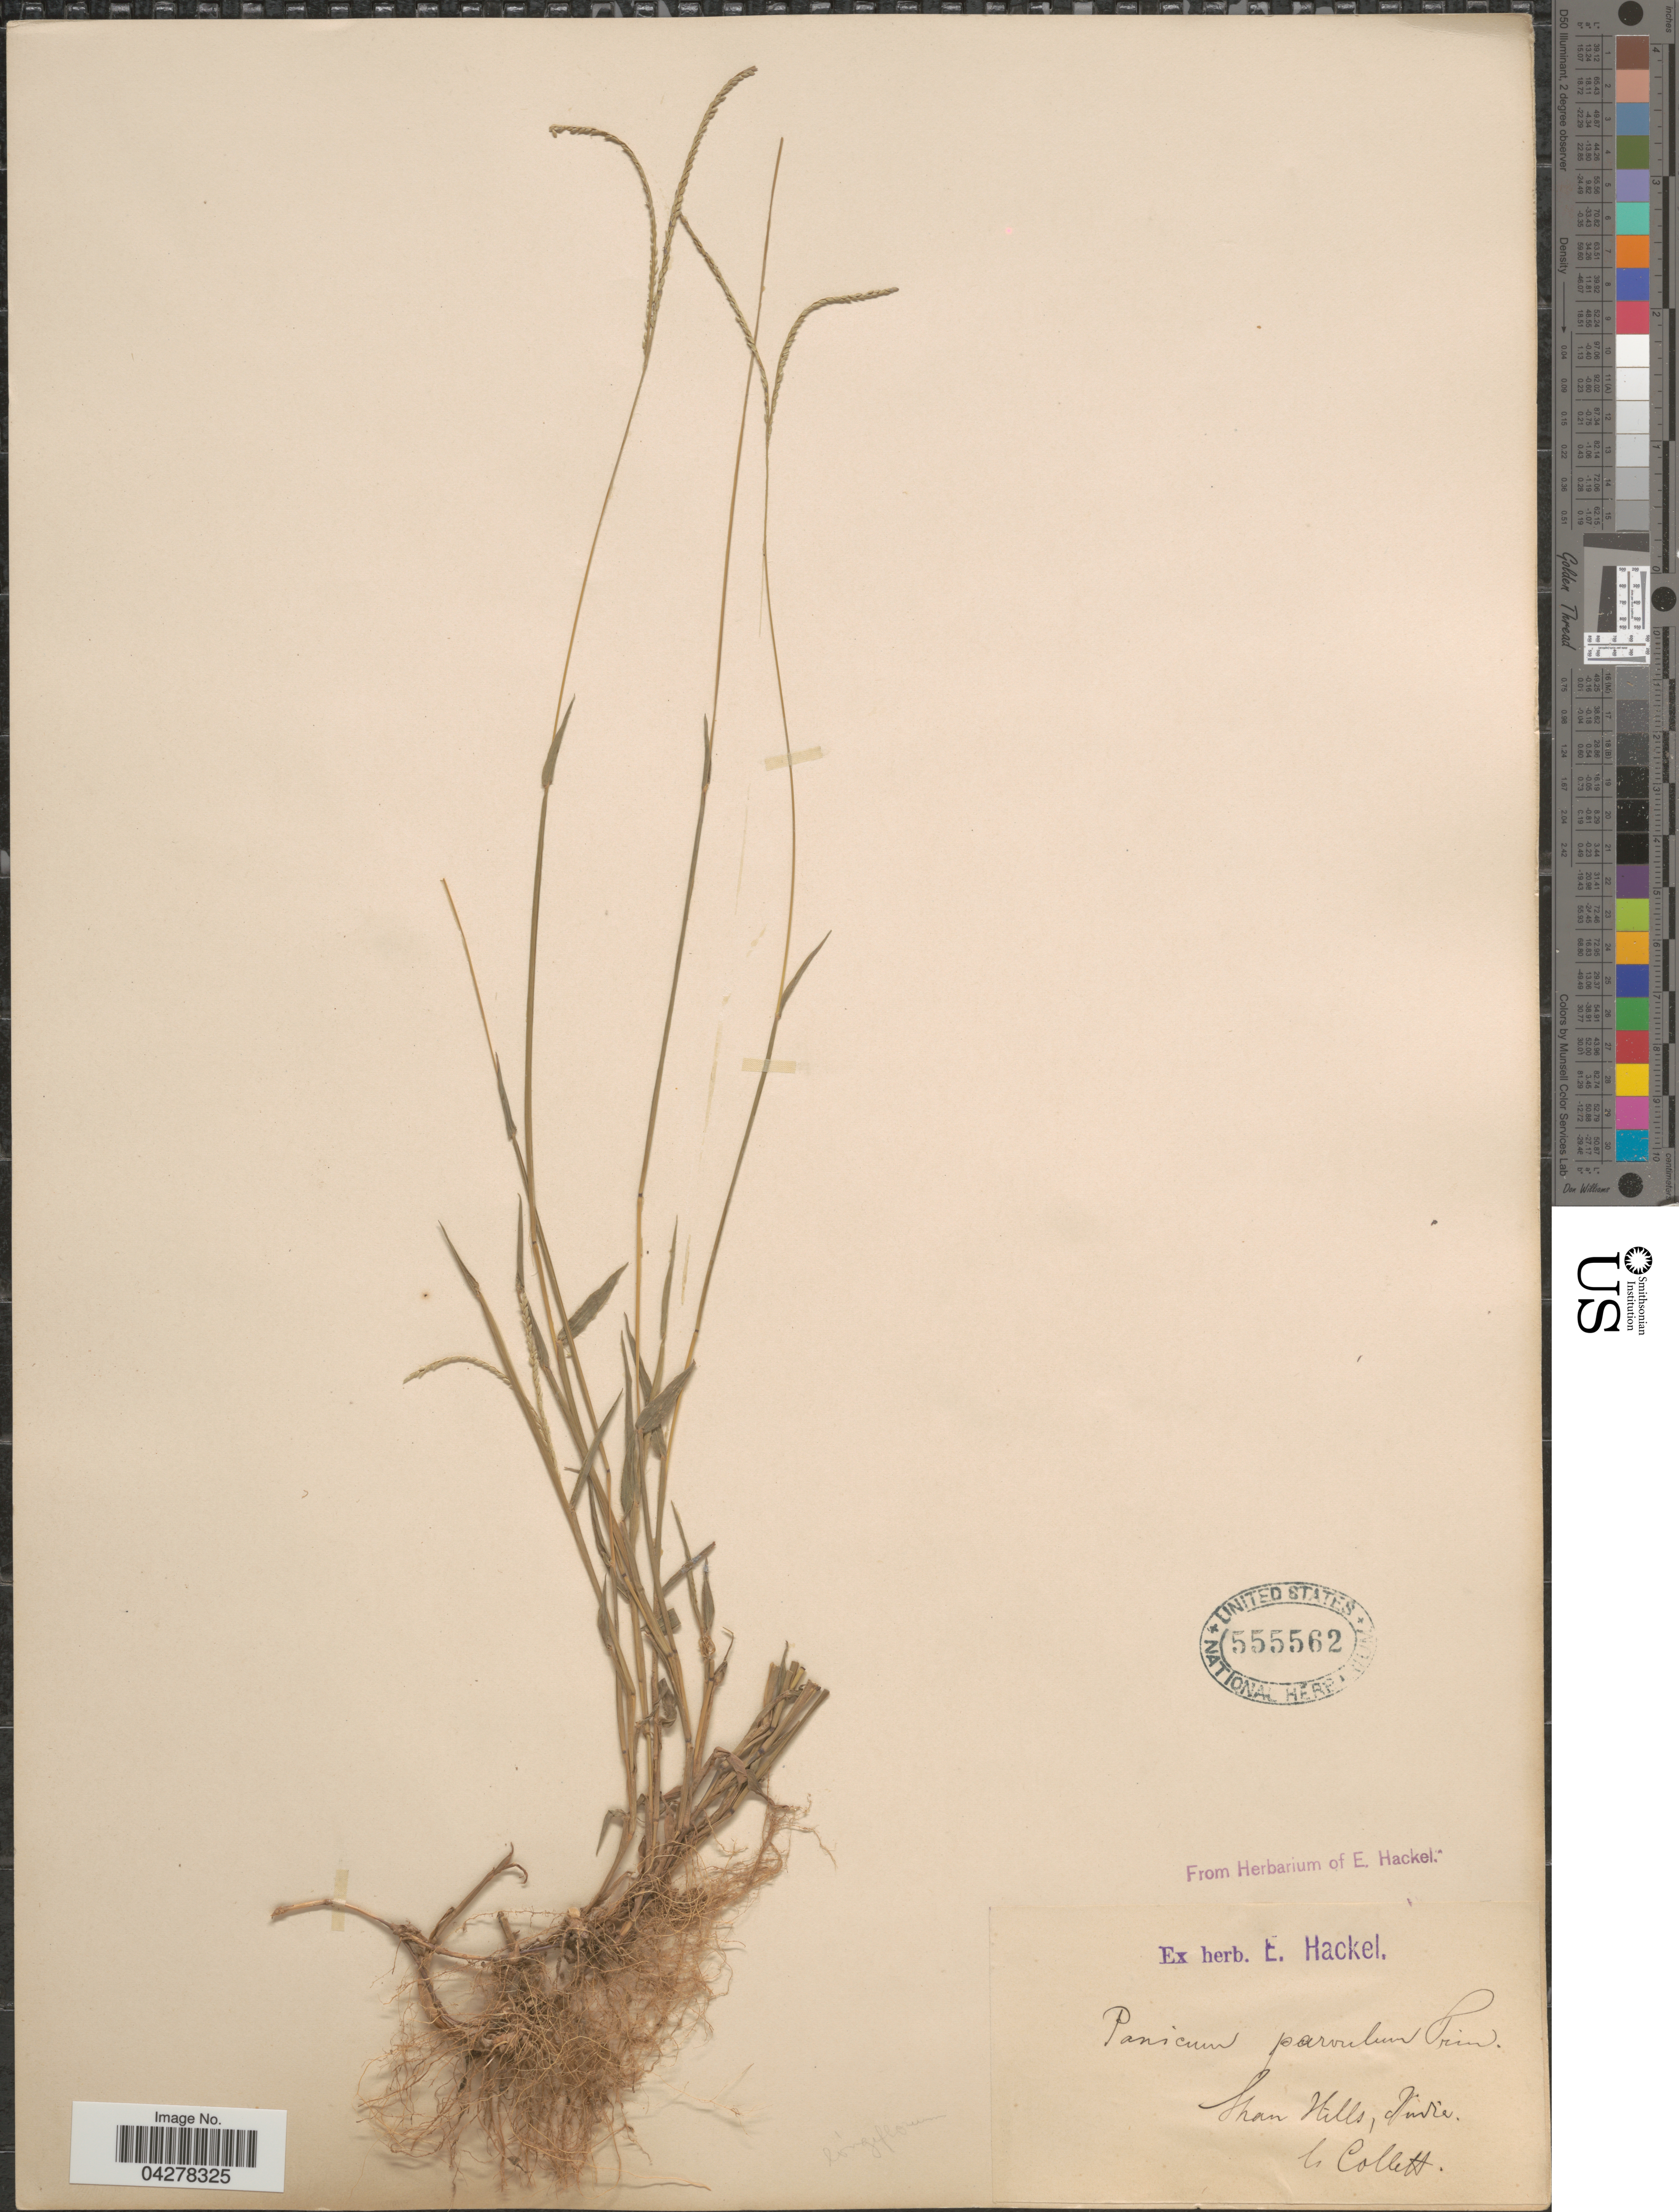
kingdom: Plantae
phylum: Tracheophyta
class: Liliopsida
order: Poales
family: Poaceae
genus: Digitaria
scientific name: Digitaria longiflora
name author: (Retz.) Pers.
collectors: Collett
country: India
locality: Shan Hills, Indie.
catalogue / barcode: US 555562